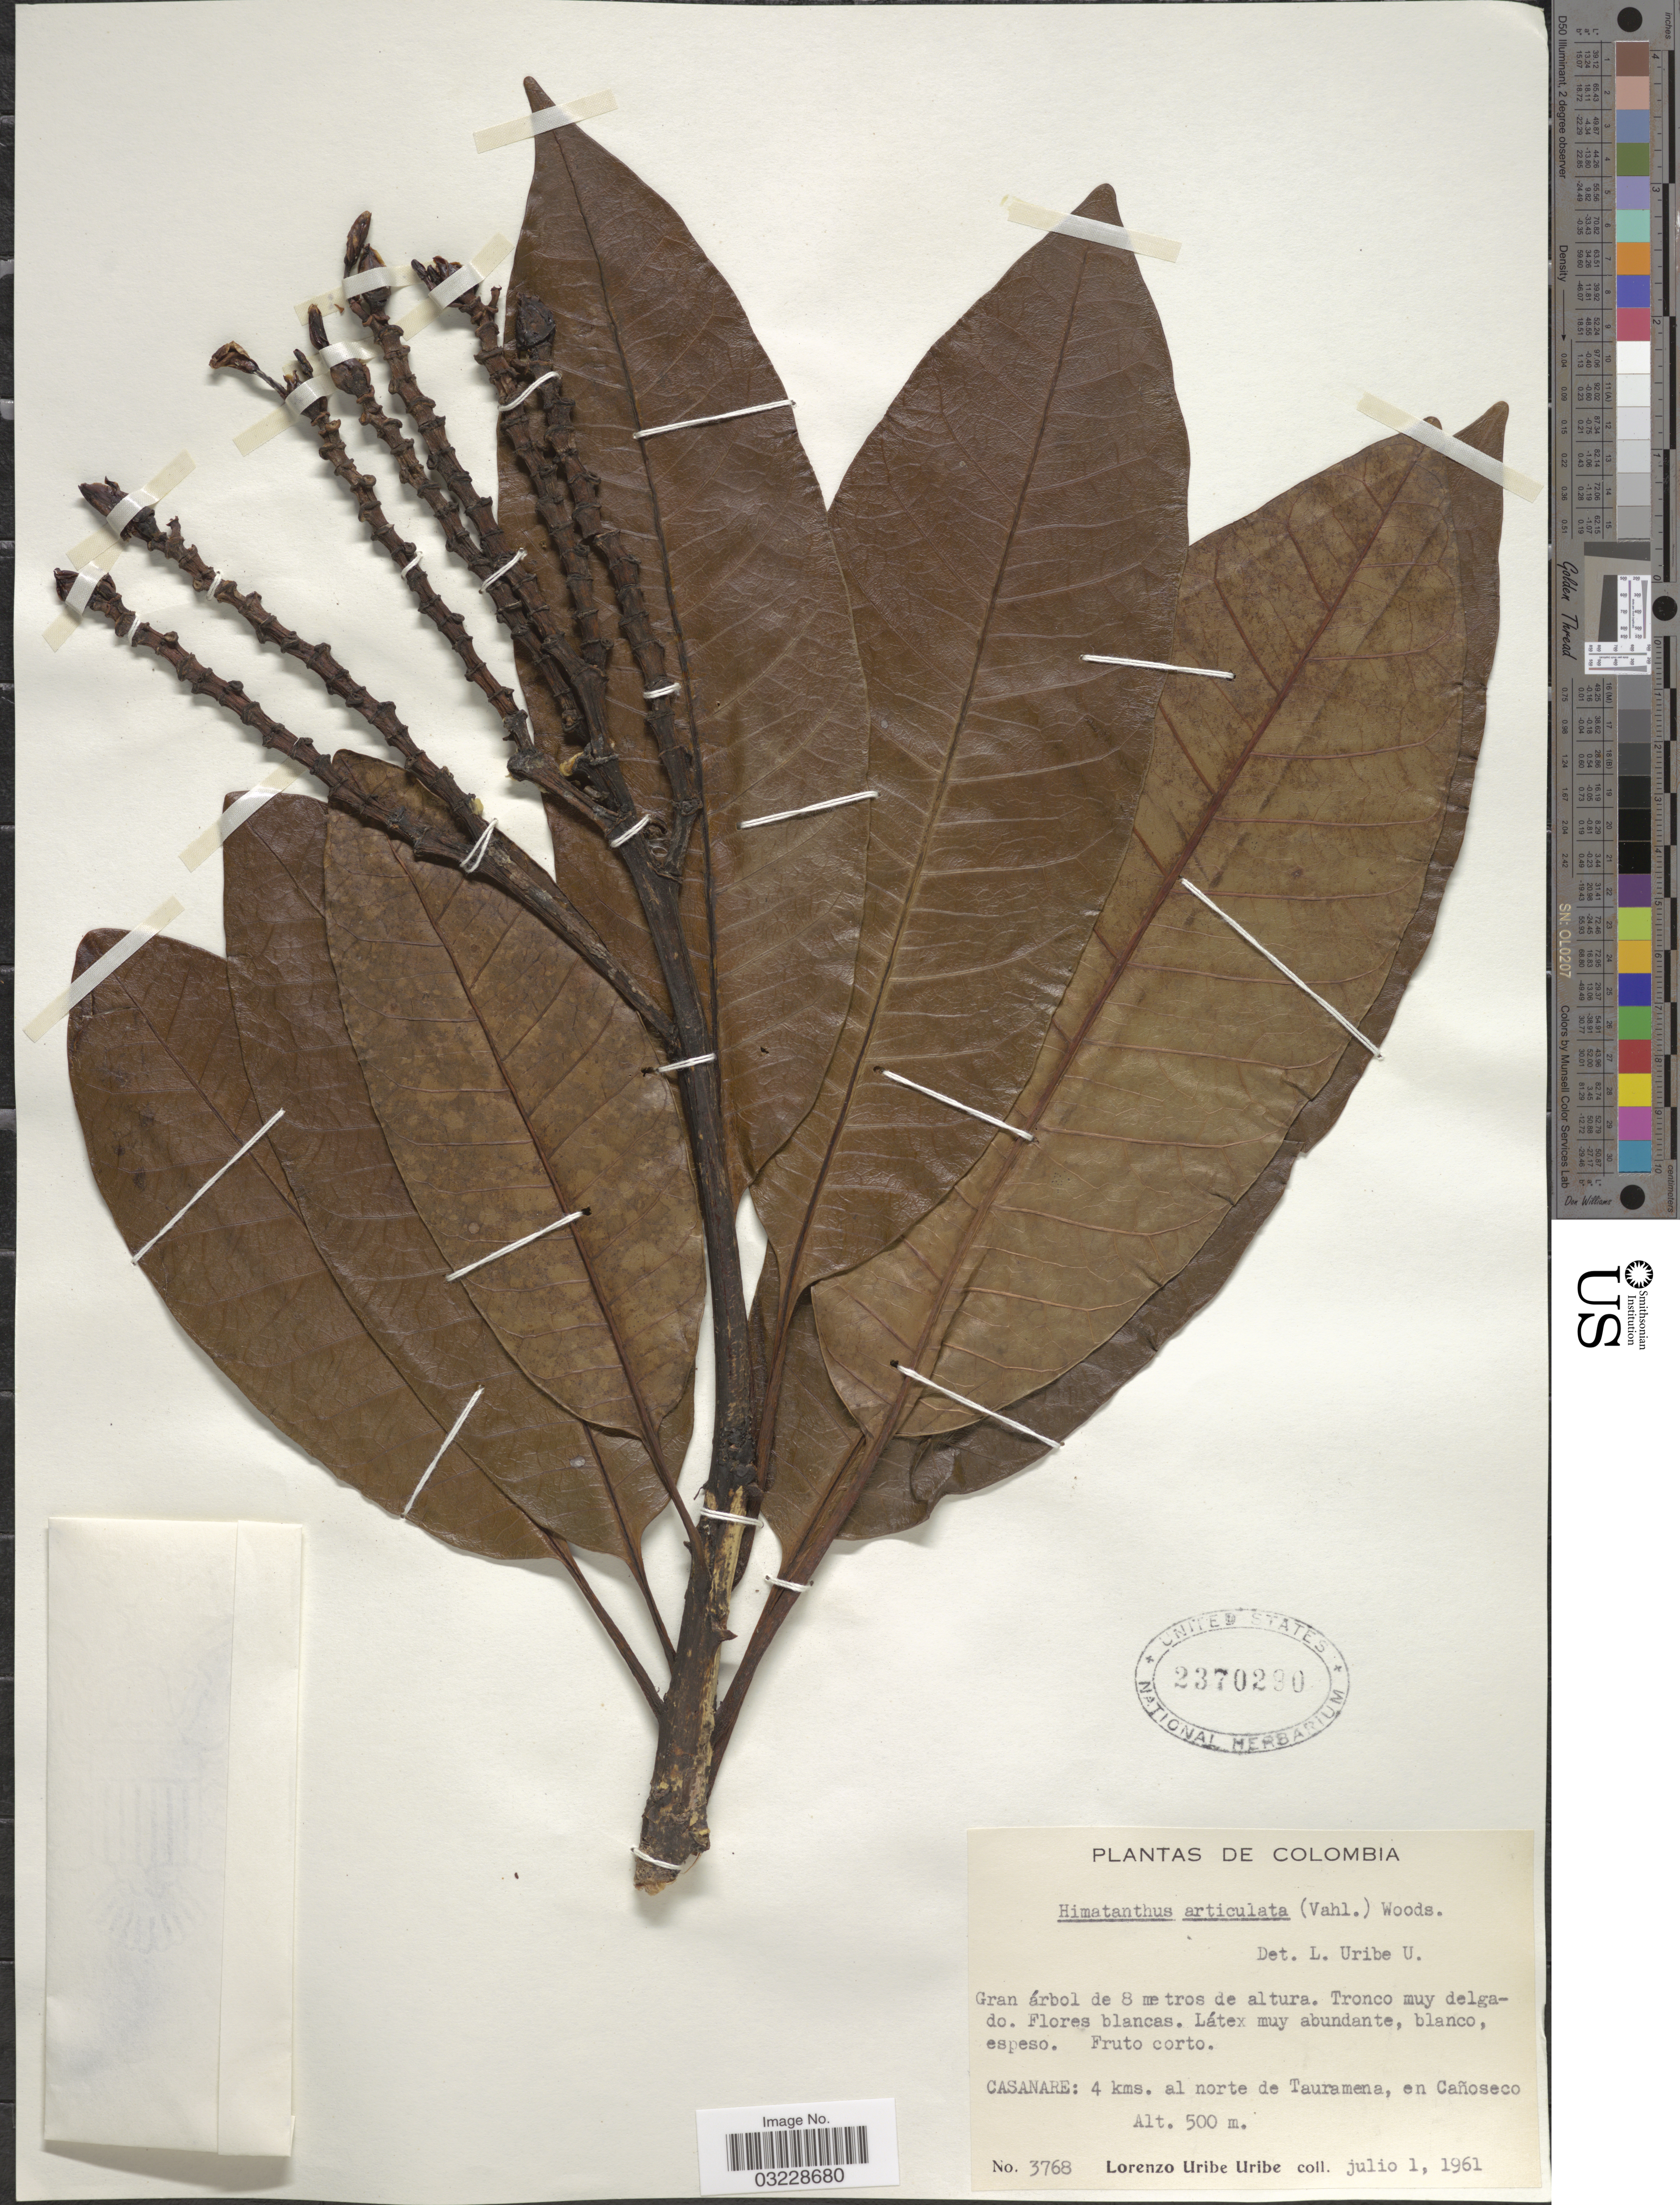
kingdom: Plantae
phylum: Tracheophyta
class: Magnoliopsida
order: Gentianales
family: Apocynaceae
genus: Himatanthus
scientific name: Himatanthus articulatus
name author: (Vahl) Woodson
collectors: U. Uribe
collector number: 3768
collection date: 1961-07-01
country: Colombia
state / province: Casanare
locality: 4 kms. al norte de Tauramena, en Cañoseco.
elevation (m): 500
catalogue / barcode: US 2370290